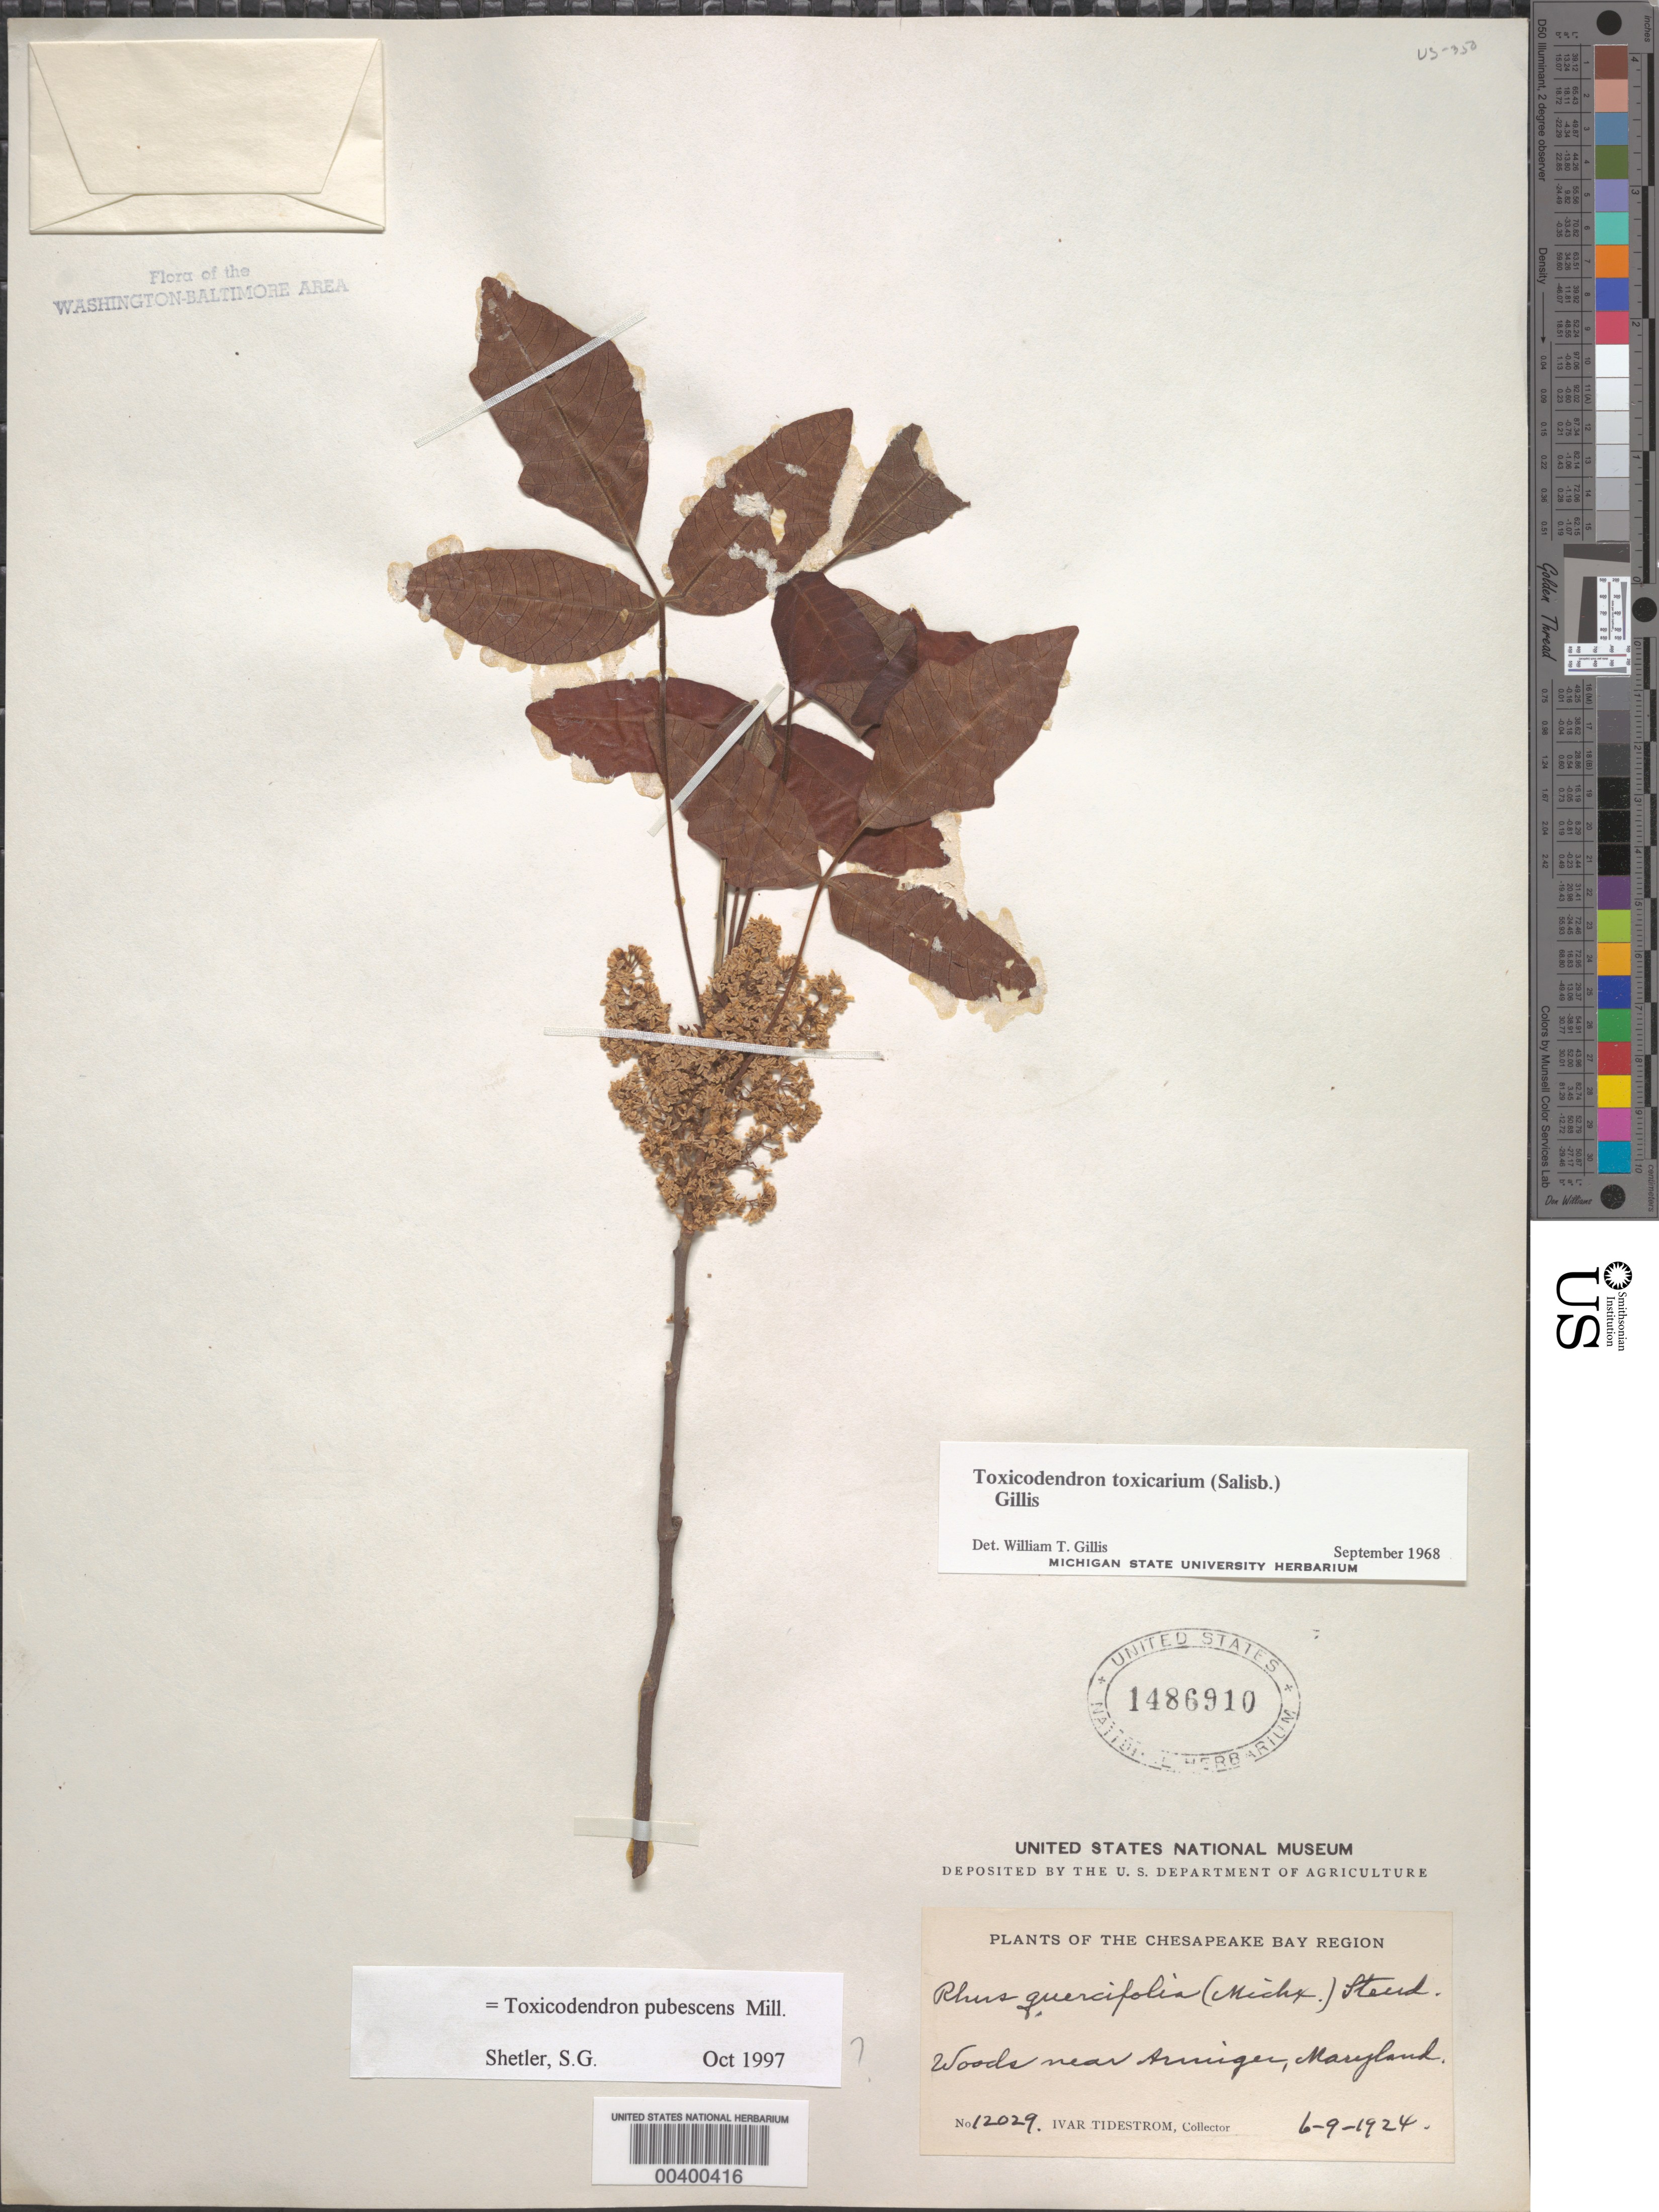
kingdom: Plantae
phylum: Tracheophyta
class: Magnoliopsida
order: Sapindales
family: Anacardiaceae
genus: Toxicodendron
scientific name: Toxicodendron pubescens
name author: Mill.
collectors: I. F. Tidestrom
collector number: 12029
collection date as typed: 09 Jun 1924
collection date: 1924-06-09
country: United States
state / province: Maryland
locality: Near Armiger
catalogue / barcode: US 1486910